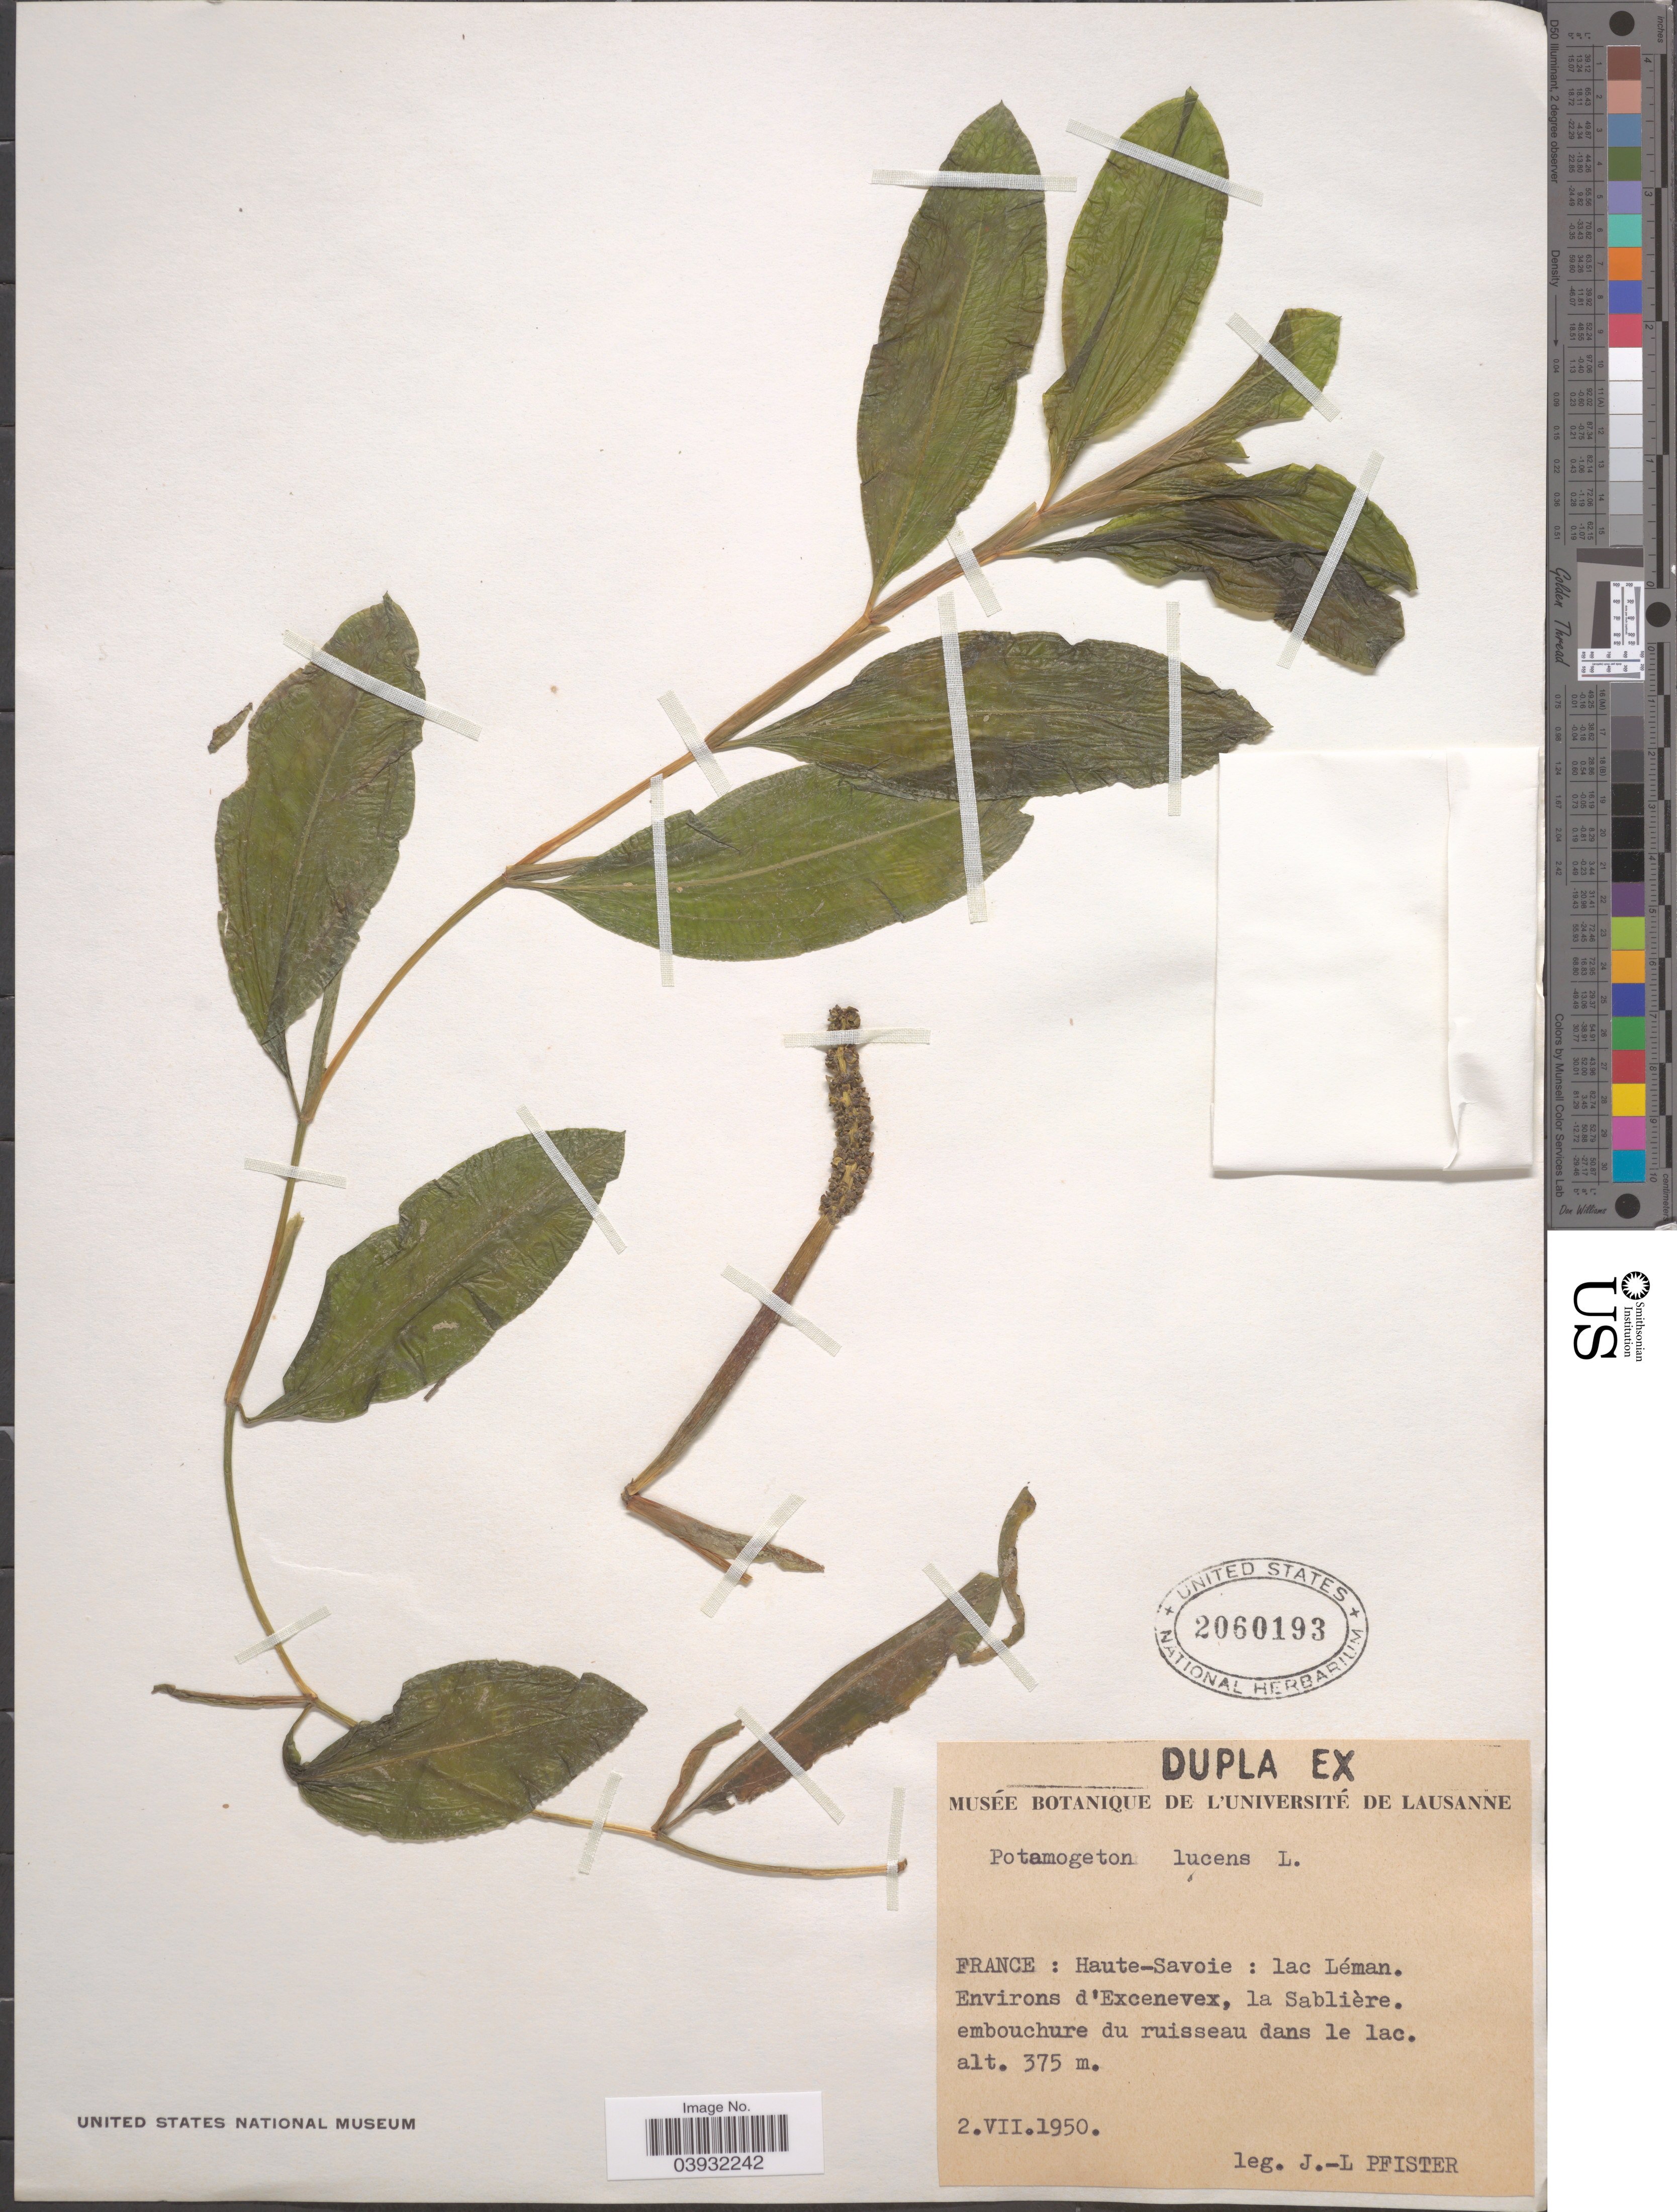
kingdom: Plantae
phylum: Tracheophyta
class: Liliopsida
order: Alismatales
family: Potamogetonaceae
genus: Potamogeton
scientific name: Potamogeton lucens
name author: L.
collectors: J. Pfister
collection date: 1950-07-02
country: France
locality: Haute-Savoie: lac Léman. Environs d'Excenevex, la Sablière.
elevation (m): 375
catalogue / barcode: US 2060193